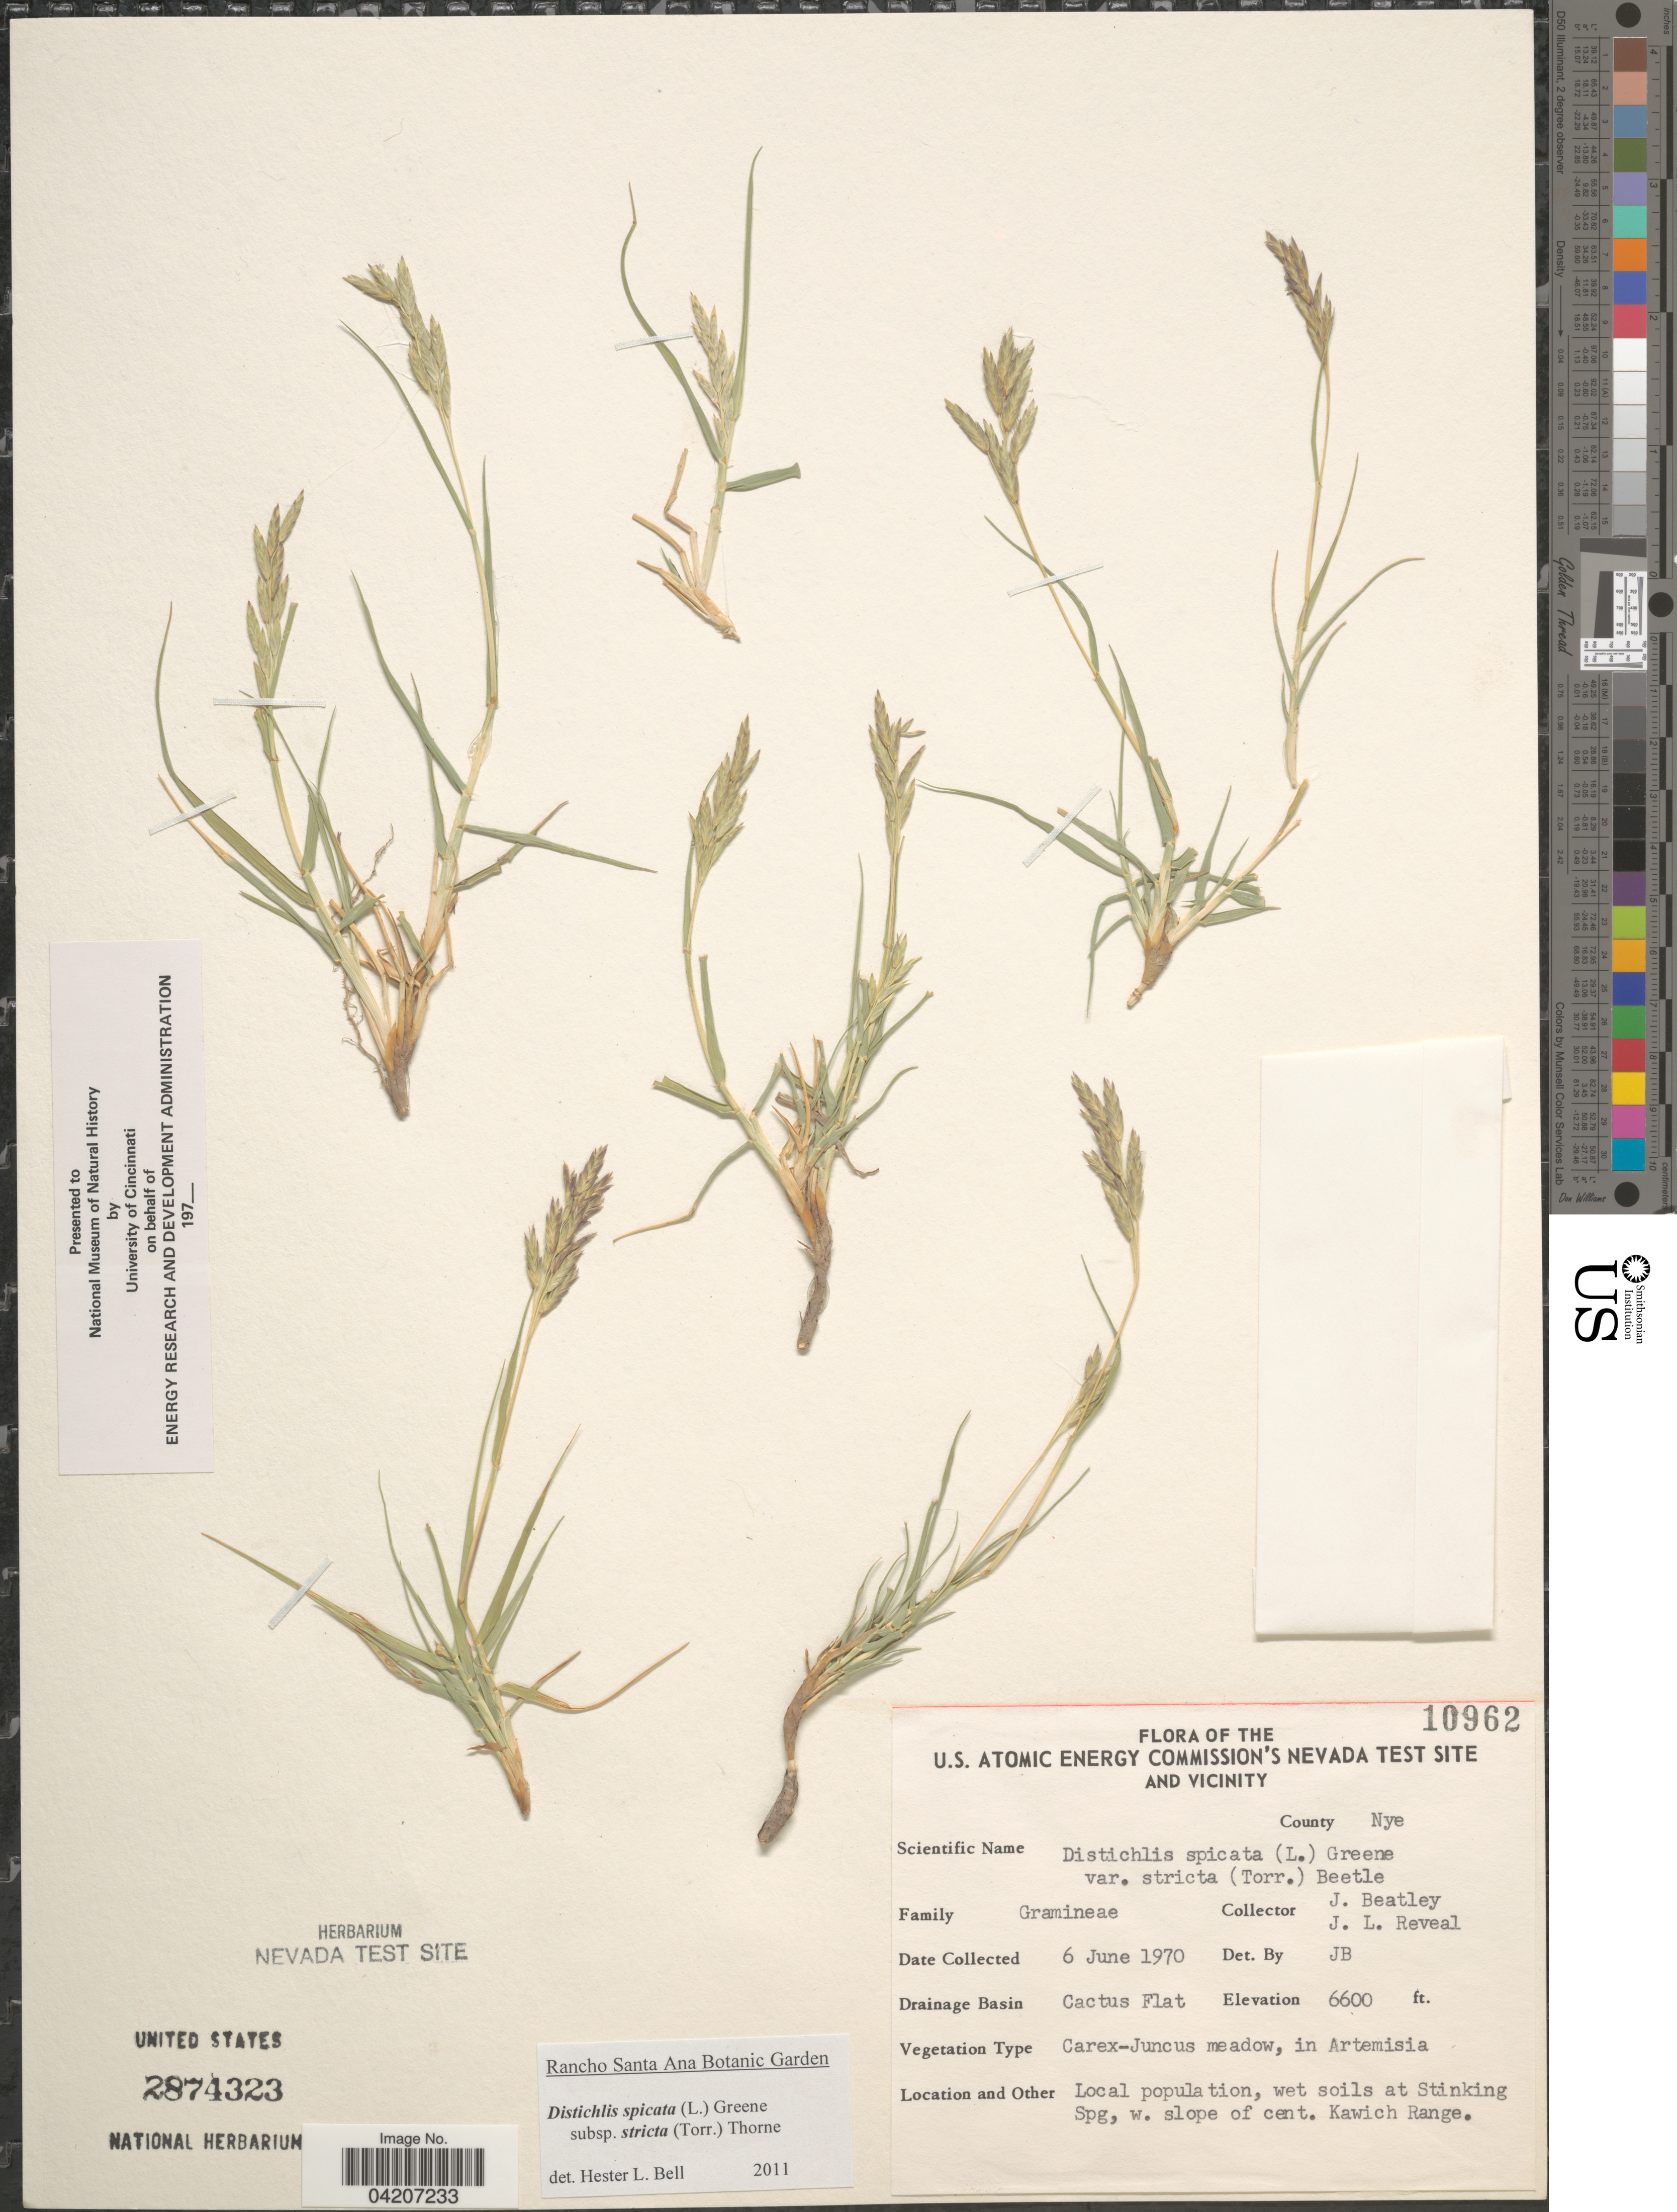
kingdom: Plantae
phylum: Tracheophyta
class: Liliopsida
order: Poales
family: Poaceae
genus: Distichlis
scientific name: Distichlis spicata subsp. stricta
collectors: J. C. Beatley & J. L. Reveal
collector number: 10962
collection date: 1970-06-06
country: United States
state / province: Nevada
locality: U.S. Atomic Energy Commission's Nevada Test Site and Vicinity. County Nye. Drainage Basin Cactus Flat. At Stinking Spg, w. slope of cent. Kawich Range.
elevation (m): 2012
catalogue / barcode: US 2874323